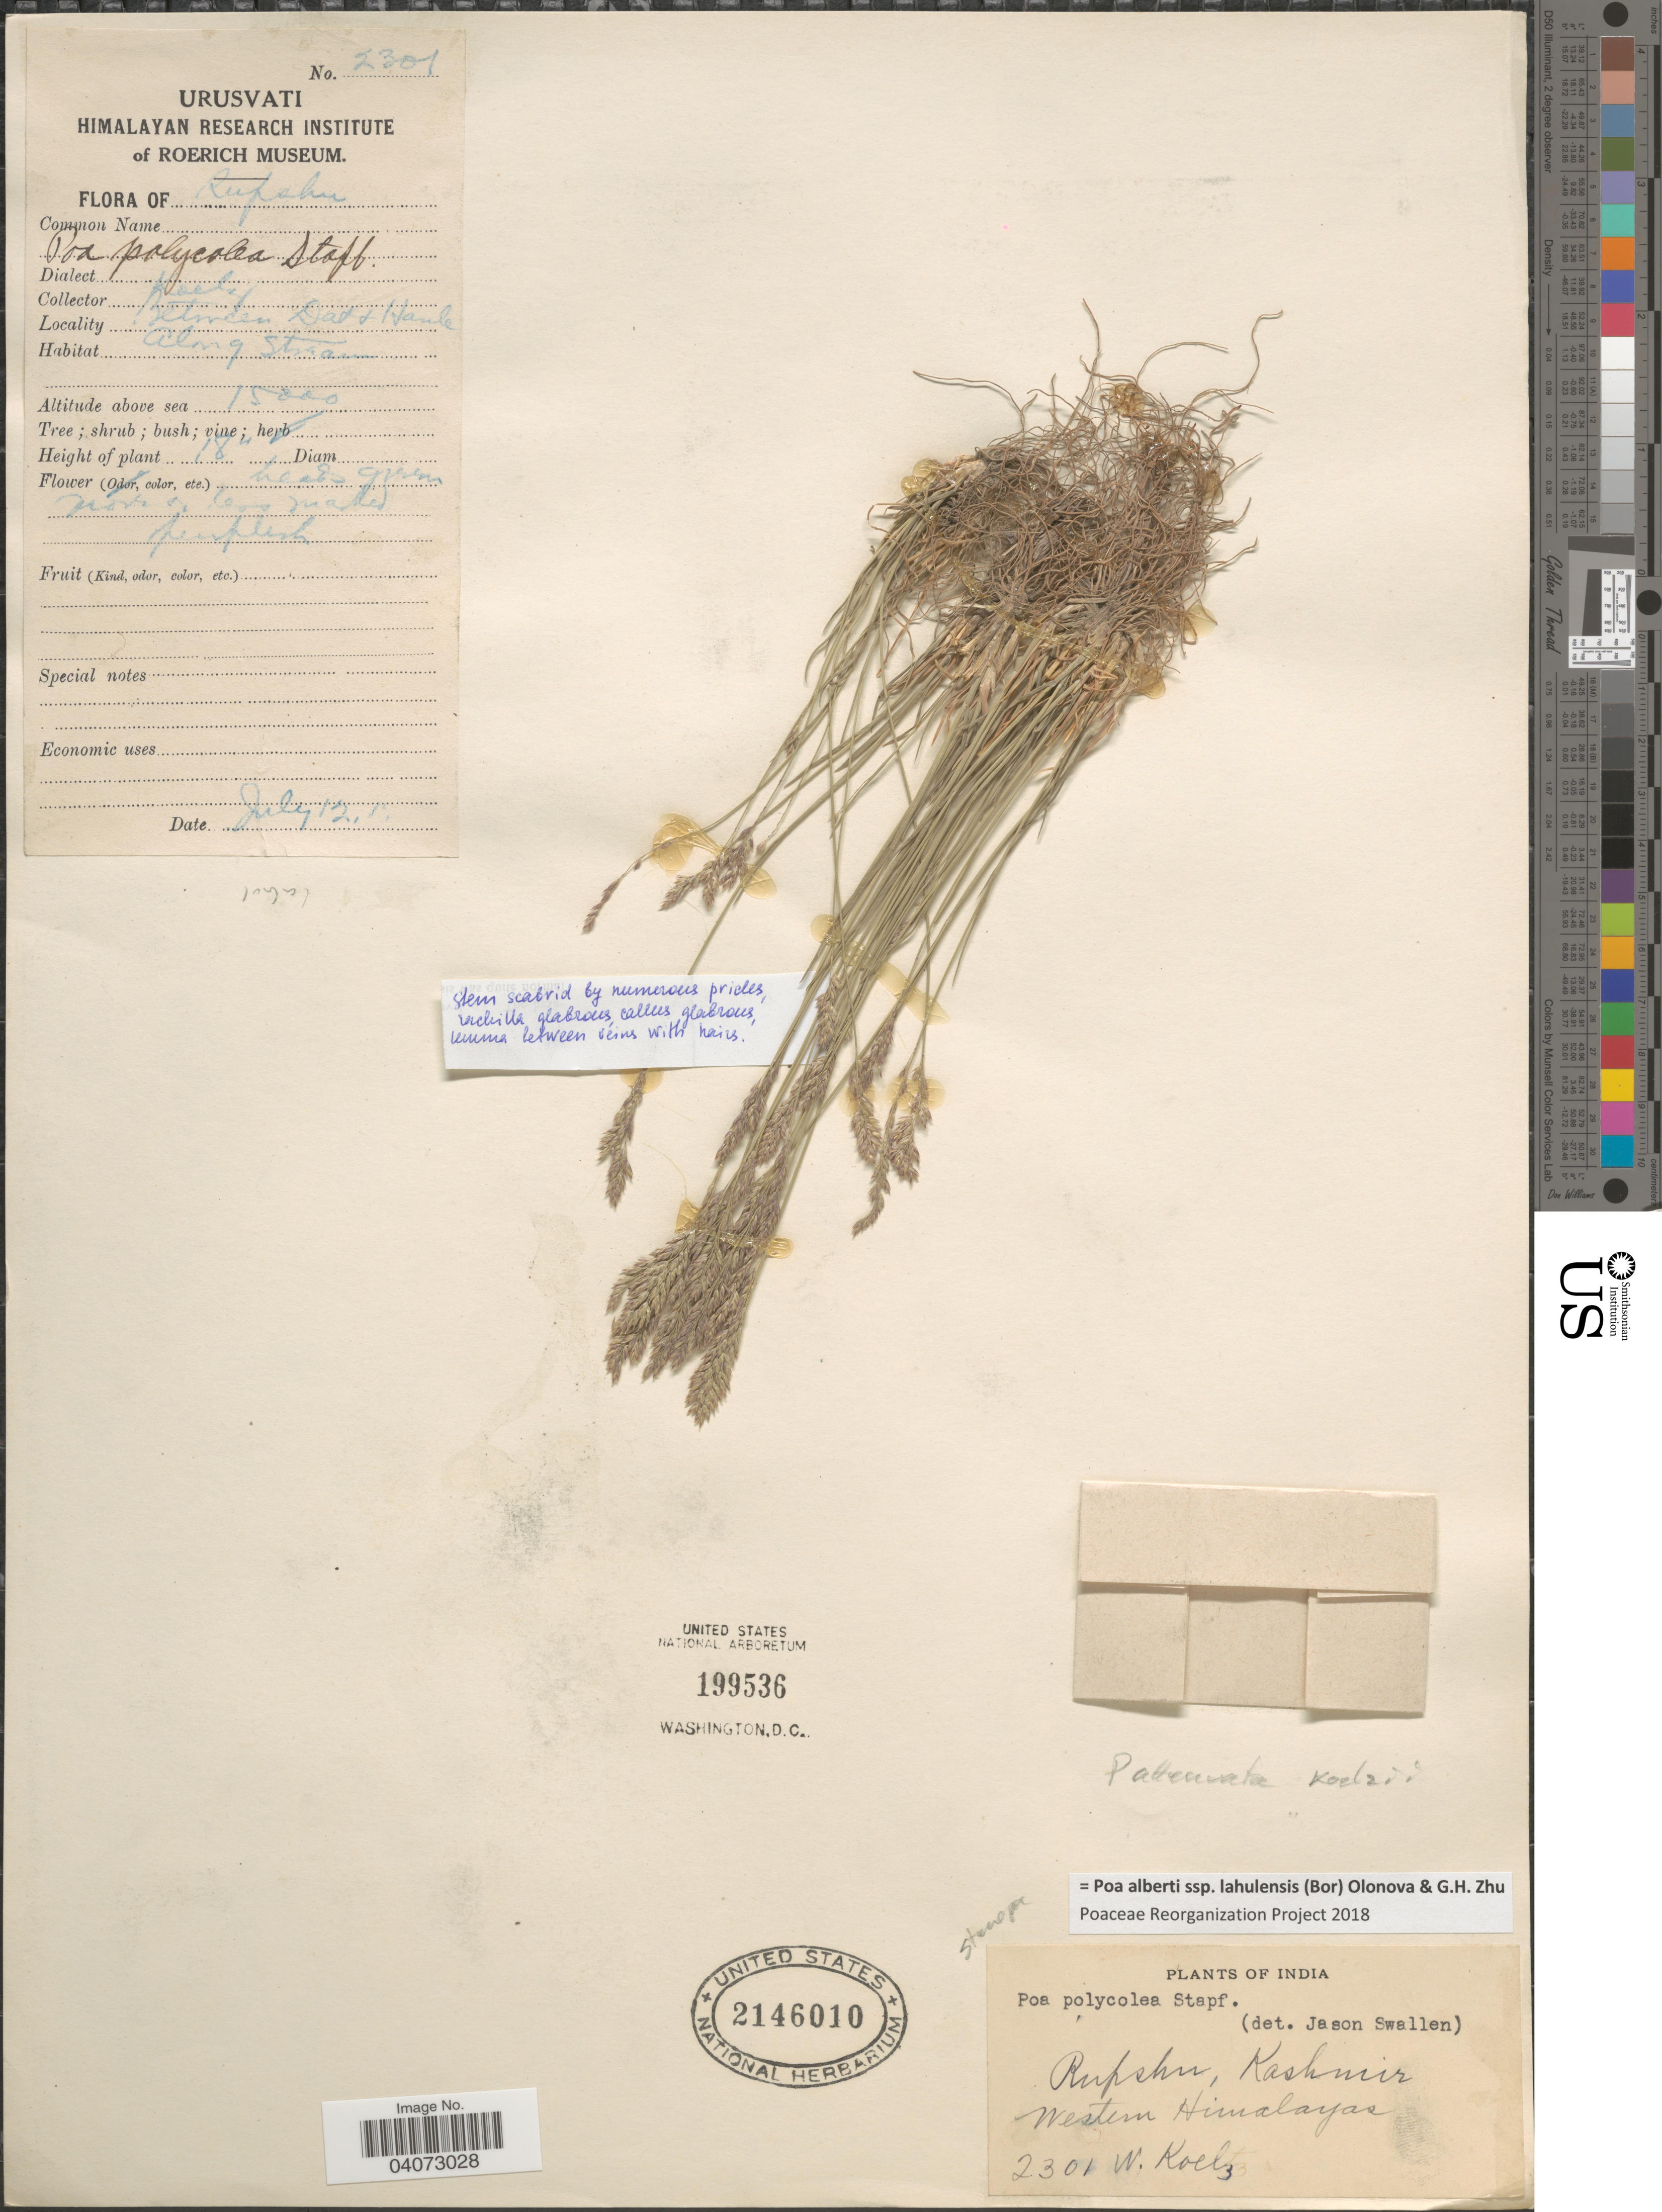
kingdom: Plantae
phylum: Tracheophyta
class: Liliopsida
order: Poales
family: Poaceae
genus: Poa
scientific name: Poa albertii subsp. lahulensis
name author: (Bor) Olonova & G.H. Zhu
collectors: Koelz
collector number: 2301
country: India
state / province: Jammu and Kashmir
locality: Rupshu, Kashmir. Between Dat & Haule. Along stream. Western Himalayas.